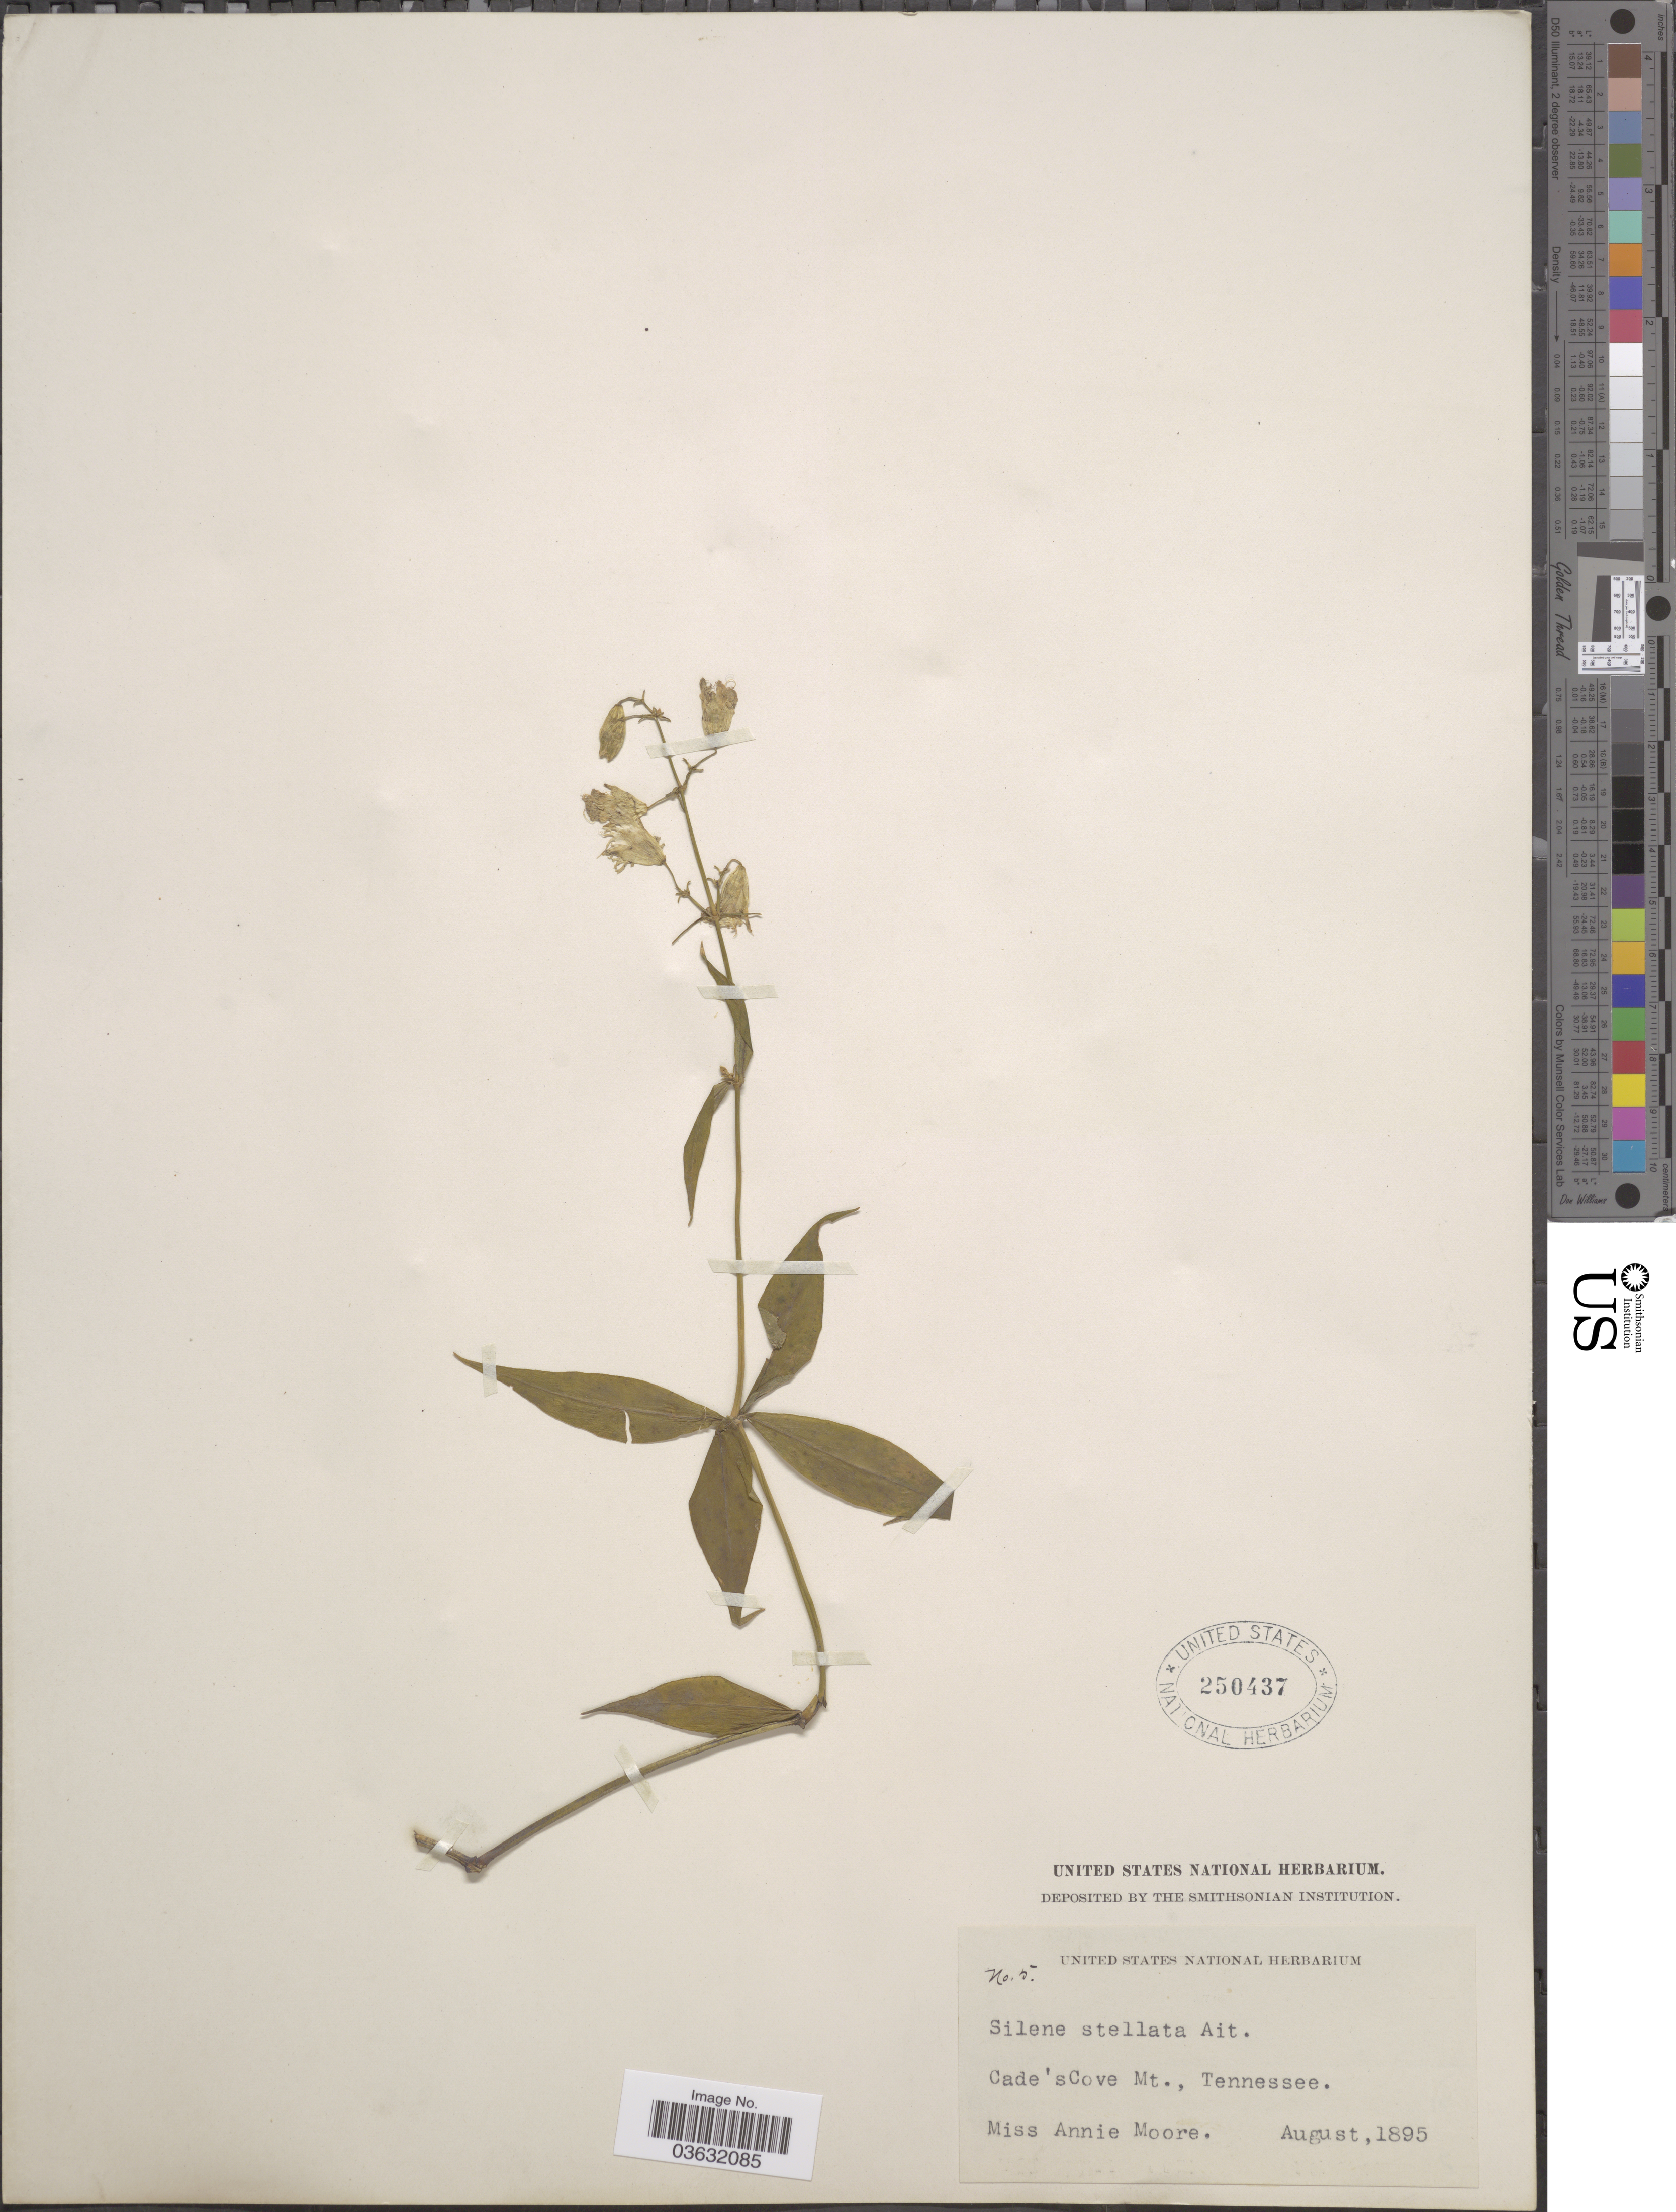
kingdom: Plantae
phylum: Tracheophyta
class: Magnoliopsida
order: Caryophyllales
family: Caryophyllaceae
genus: Silene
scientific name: Silene stellata var. stellata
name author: (L.) Coyte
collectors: A. Moore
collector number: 5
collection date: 1895-08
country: United States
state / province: Tennessee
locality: Cade's Cove Mt.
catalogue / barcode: US 250437